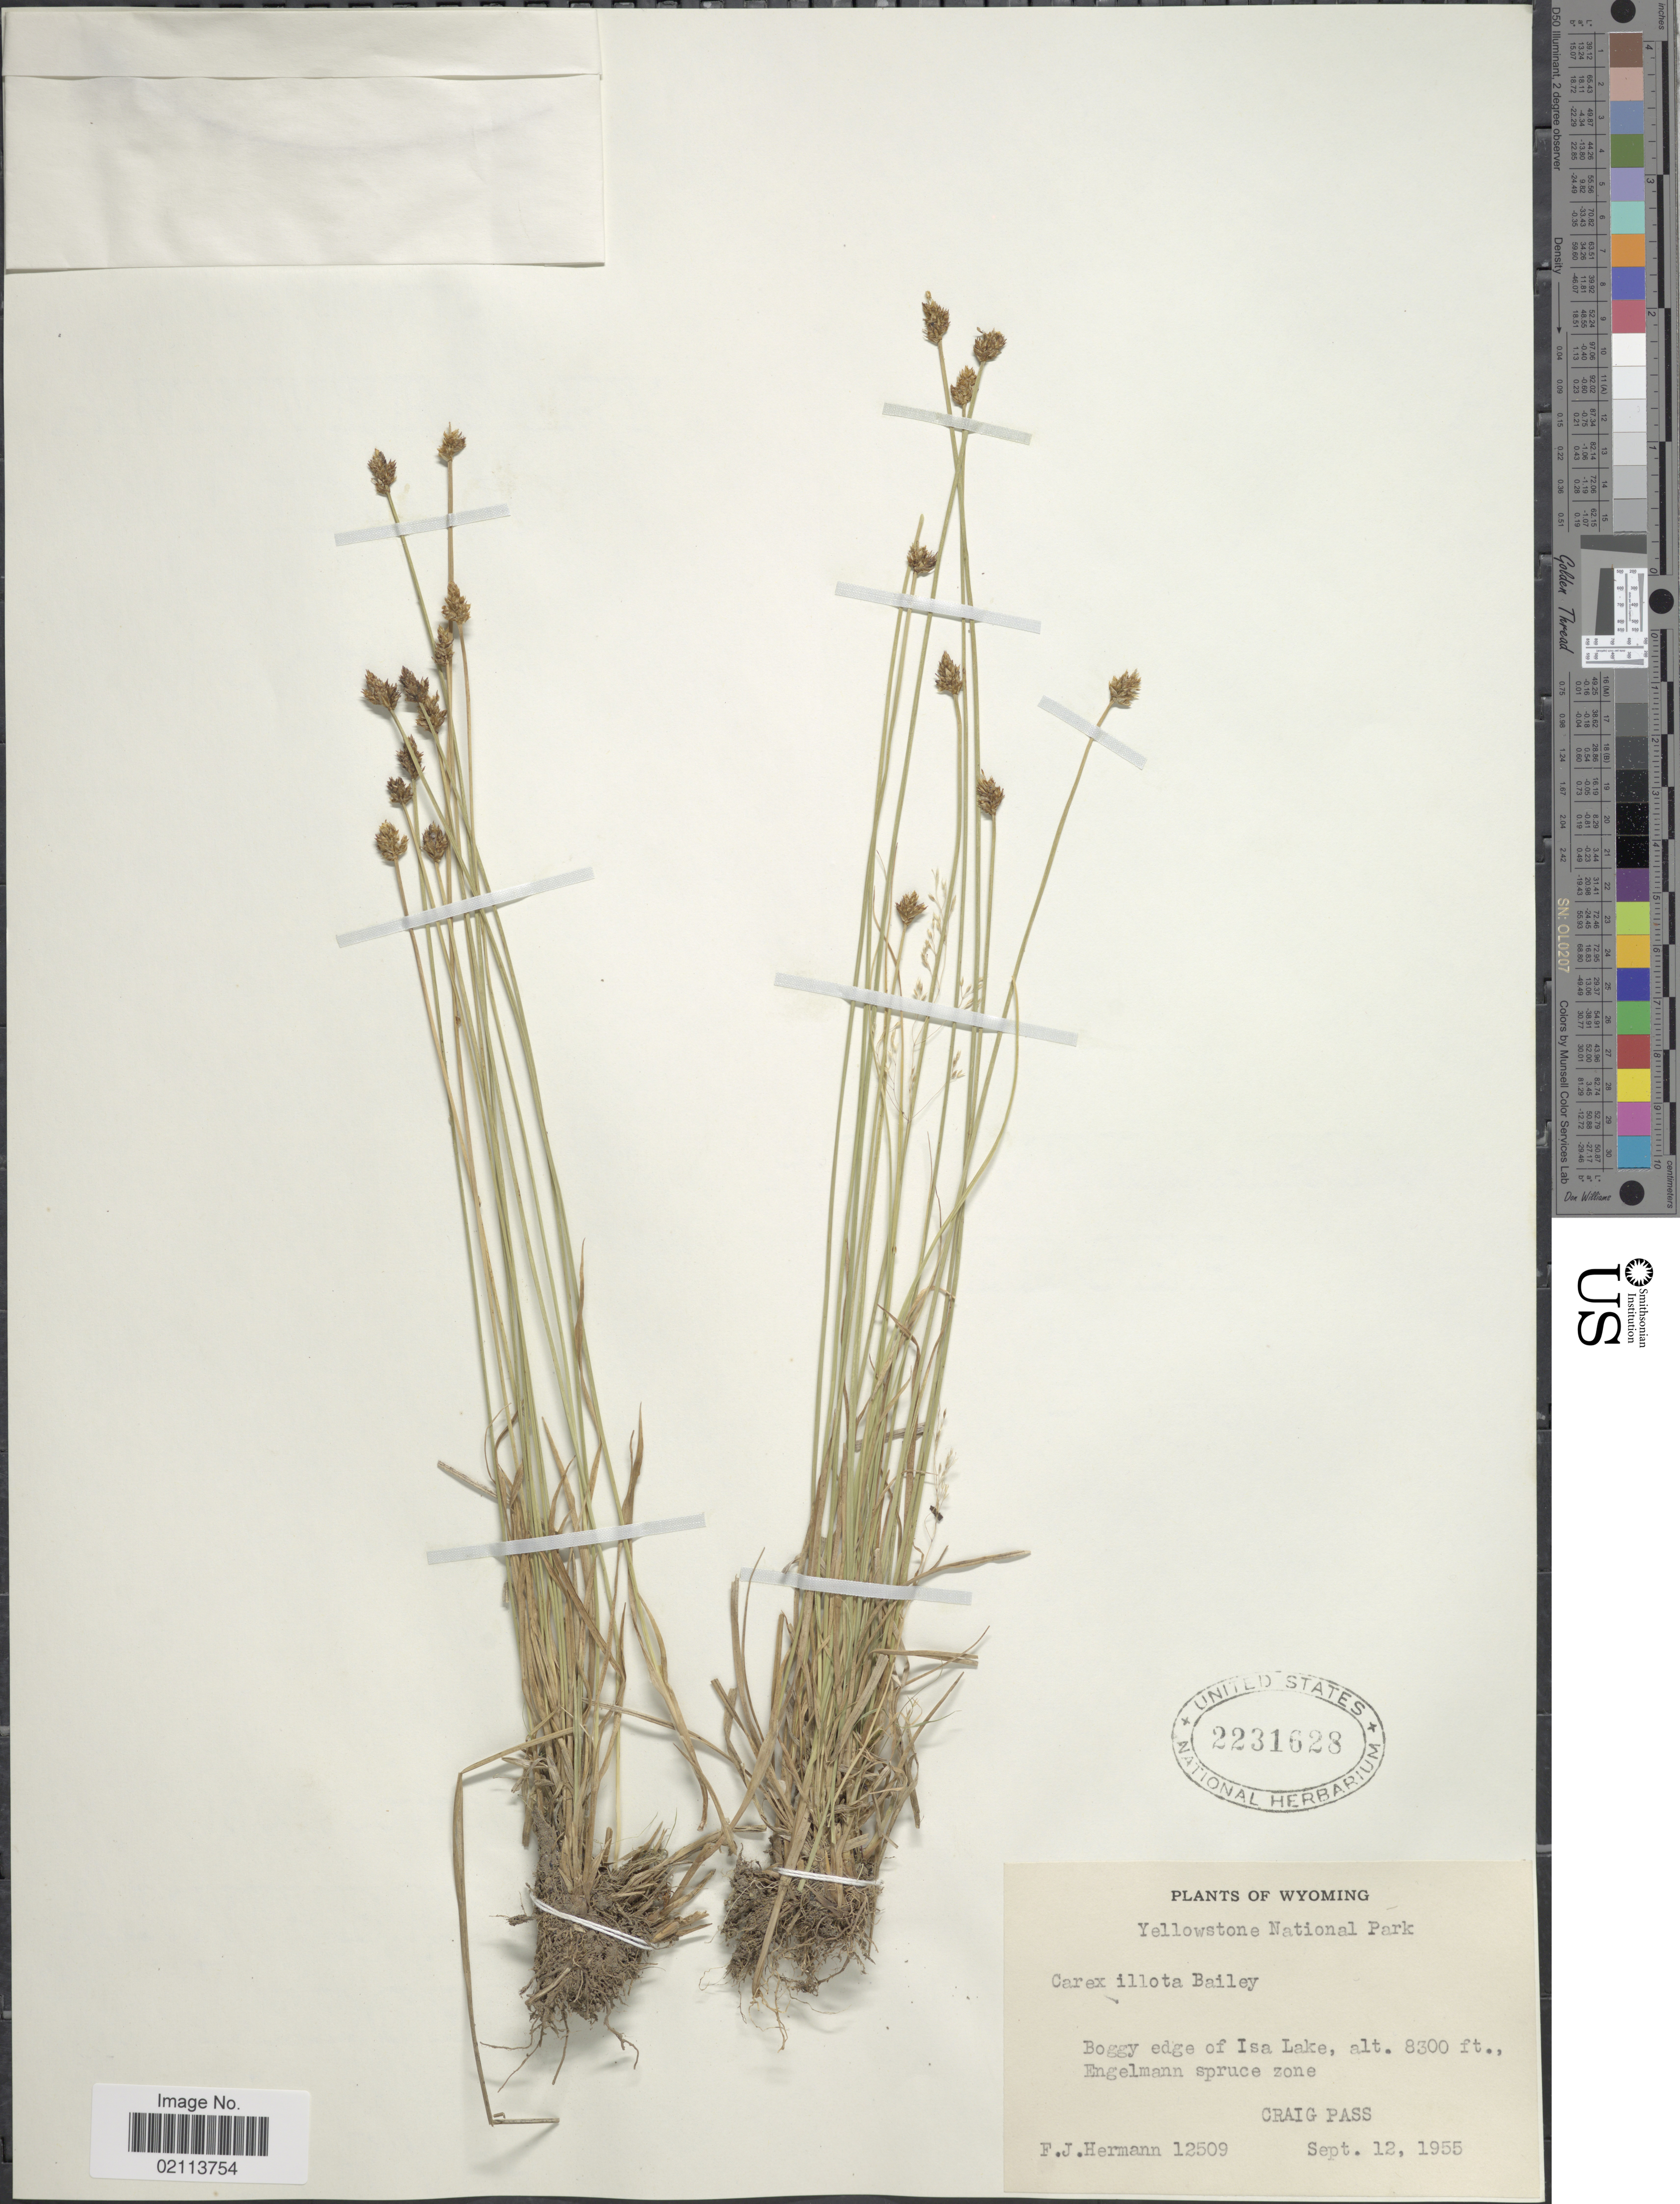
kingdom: Plantae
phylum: Tracheophyta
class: Liliopsida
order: Poales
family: Cyperaceae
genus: Carex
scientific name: Carex illota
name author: L.H. Bailey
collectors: F. J. Hermann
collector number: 12509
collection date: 1955-09-12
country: United States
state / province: Wyoming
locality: Boggy edge of Isa Lake, Engelmann spruce zone, Graig Pass, Yellowstone National Park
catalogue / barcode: US 2231628